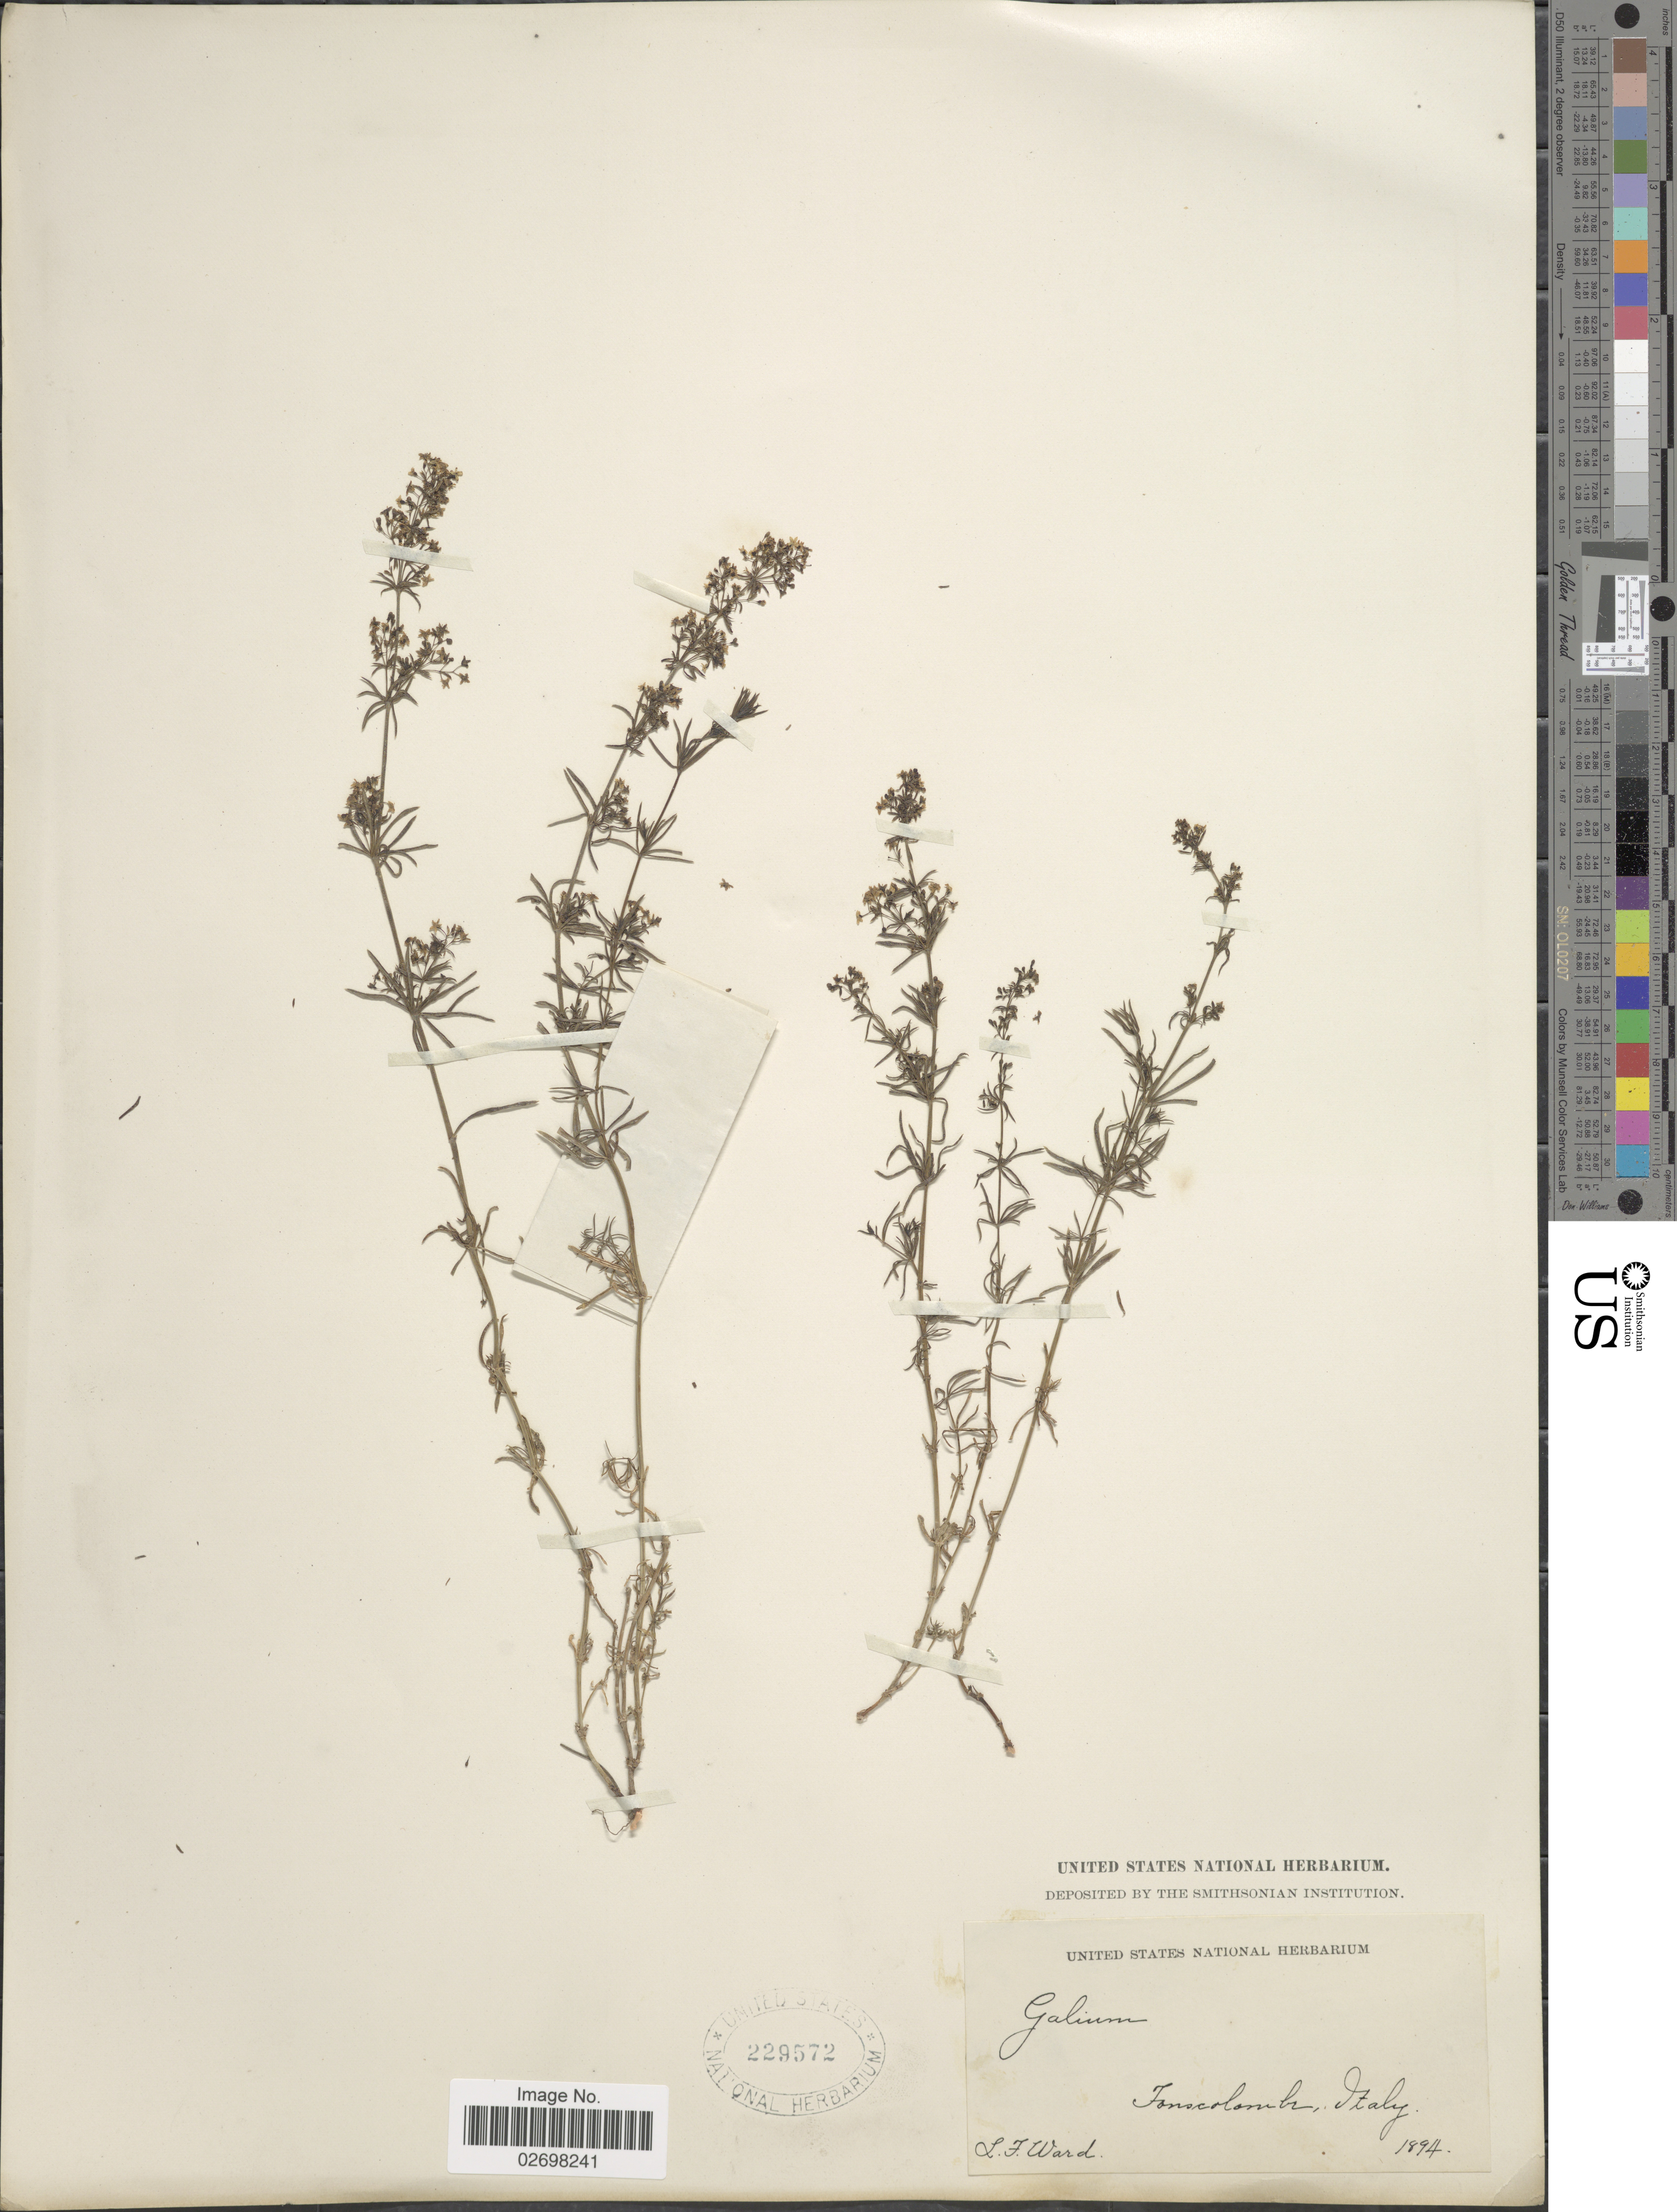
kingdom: Plantae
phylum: Tracheophyta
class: Magnoliopsida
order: Gentianales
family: Rubiaceae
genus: Galium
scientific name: Galium sp.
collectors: L. F. Ward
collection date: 1894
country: Italy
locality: Fonscolombe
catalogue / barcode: US 229572